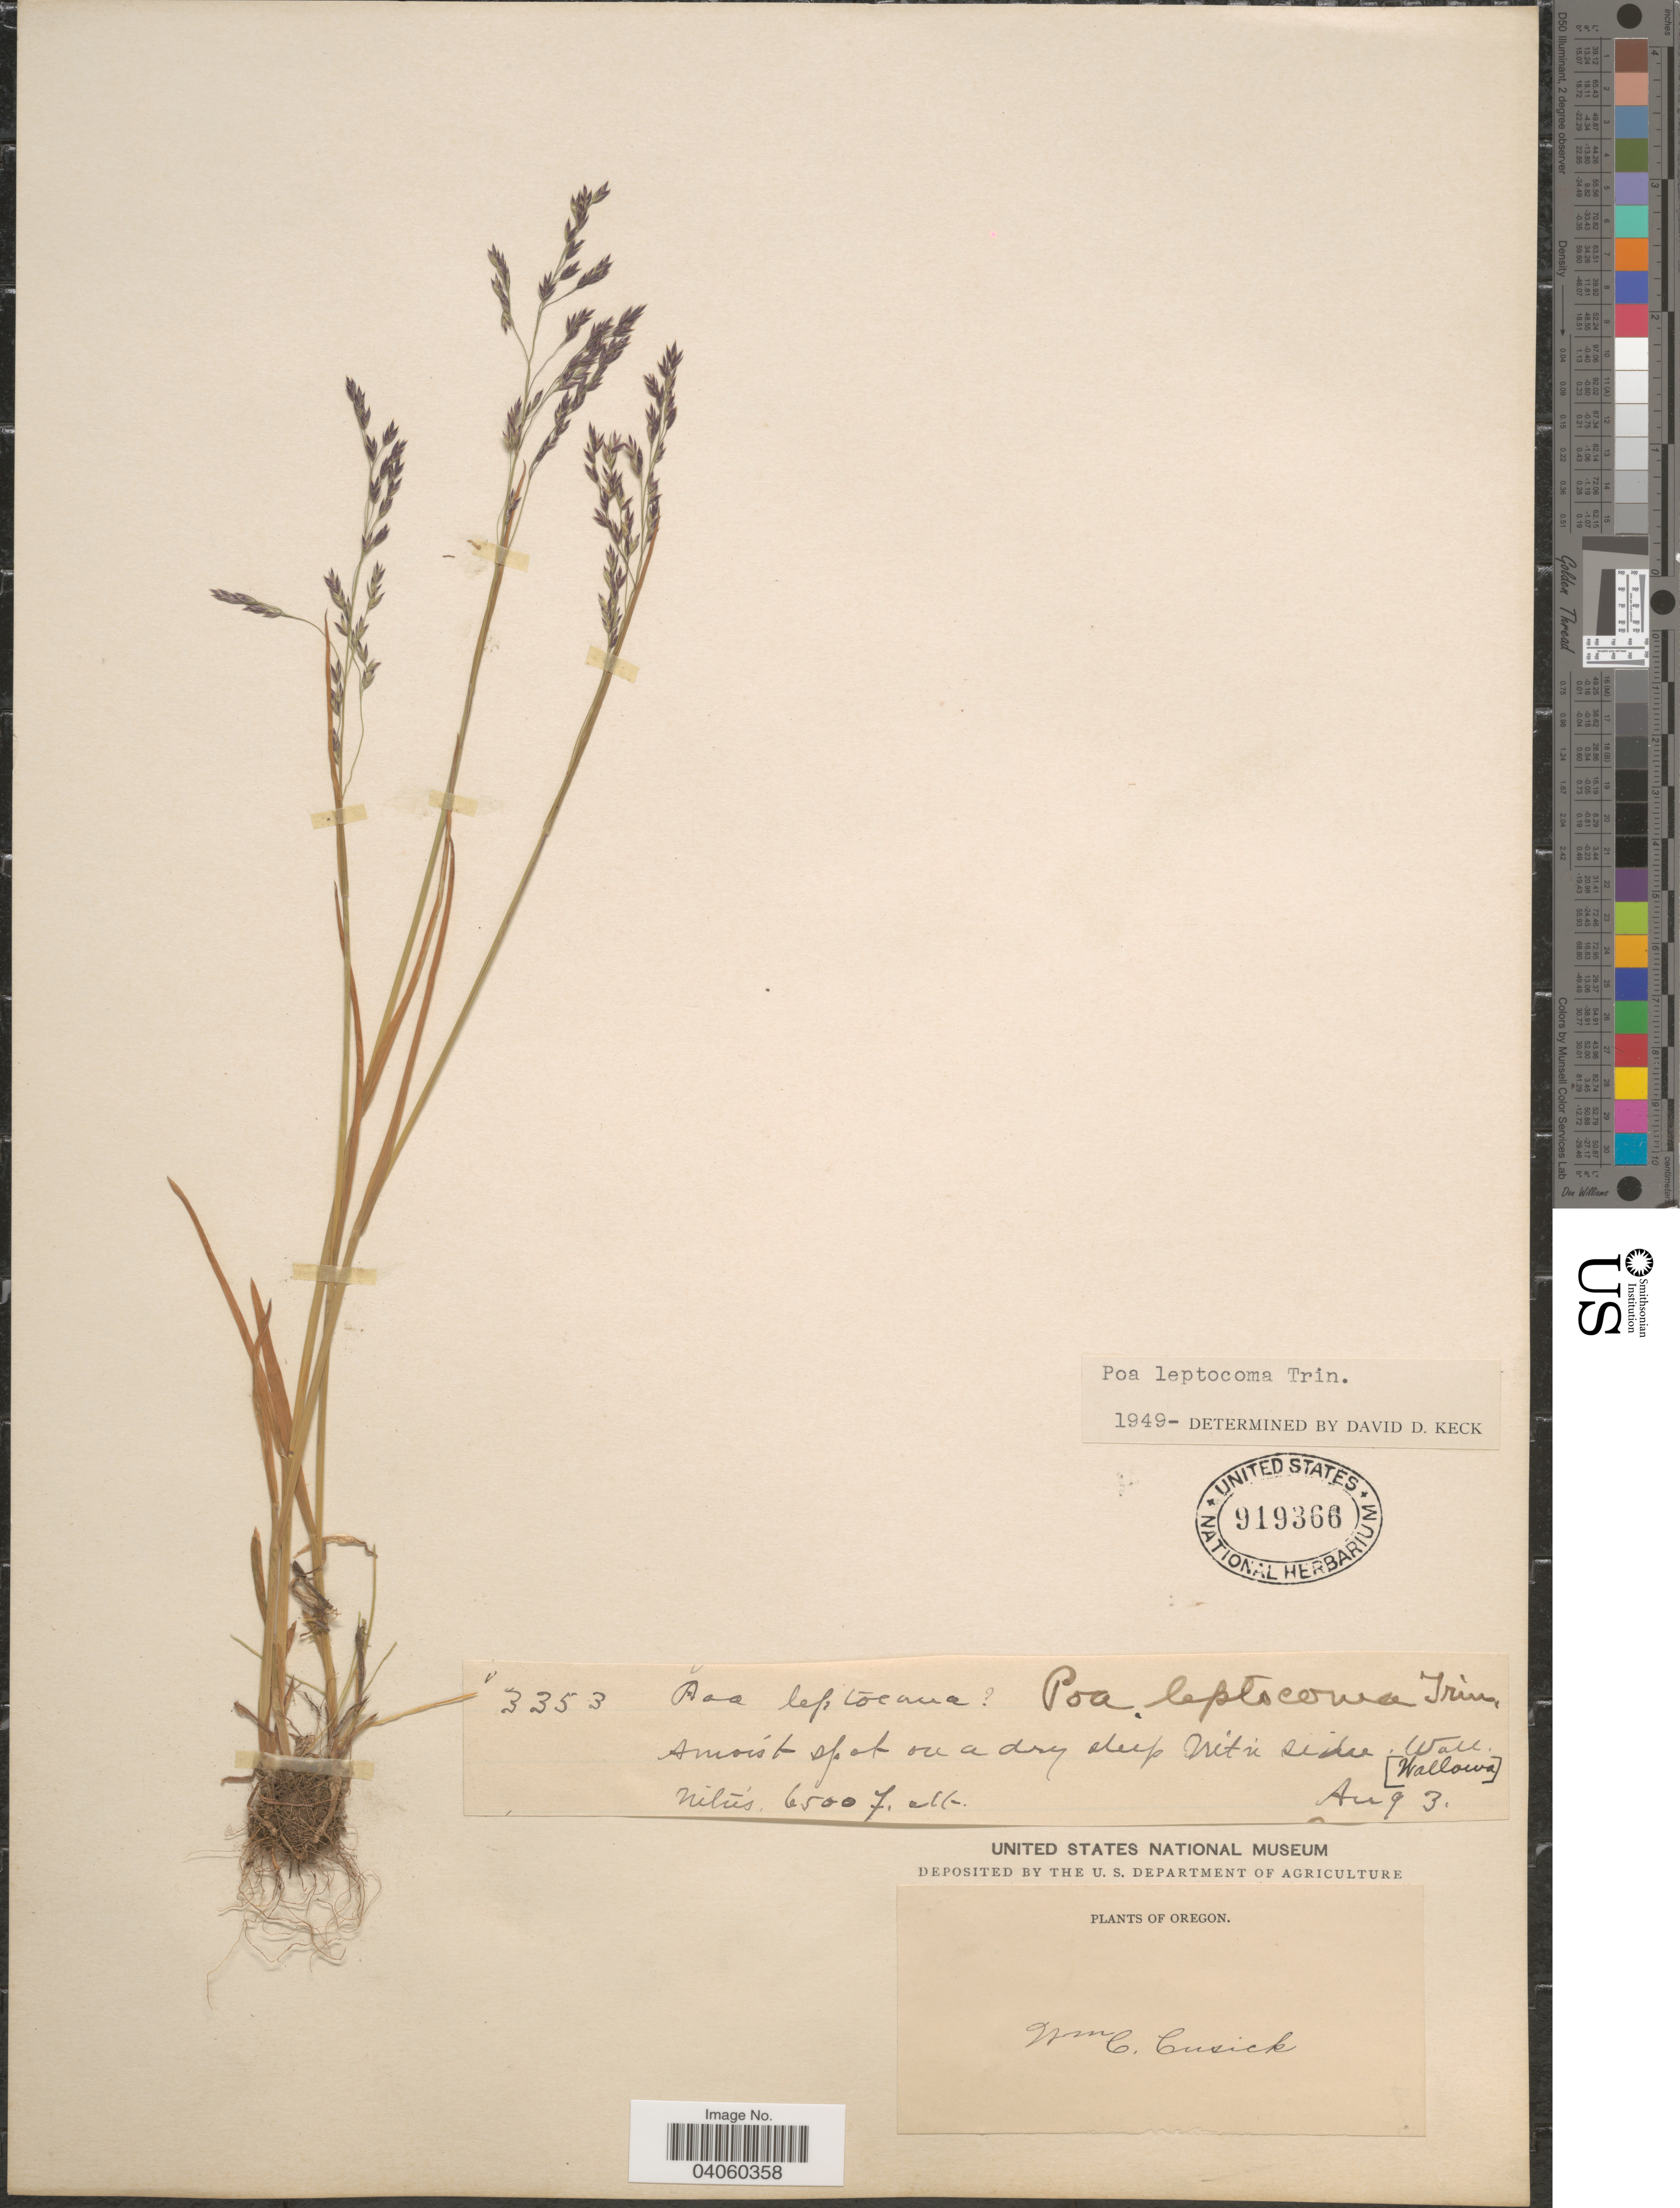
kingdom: Plantae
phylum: Tracheophyta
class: Liliopsida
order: Poales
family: Poaceae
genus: Poa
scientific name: Poa leptocoma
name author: Trin.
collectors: W. C. Cusick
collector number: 3353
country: United States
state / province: Oregon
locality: Wallowa Mtns.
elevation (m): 1981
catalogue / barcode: US 919366